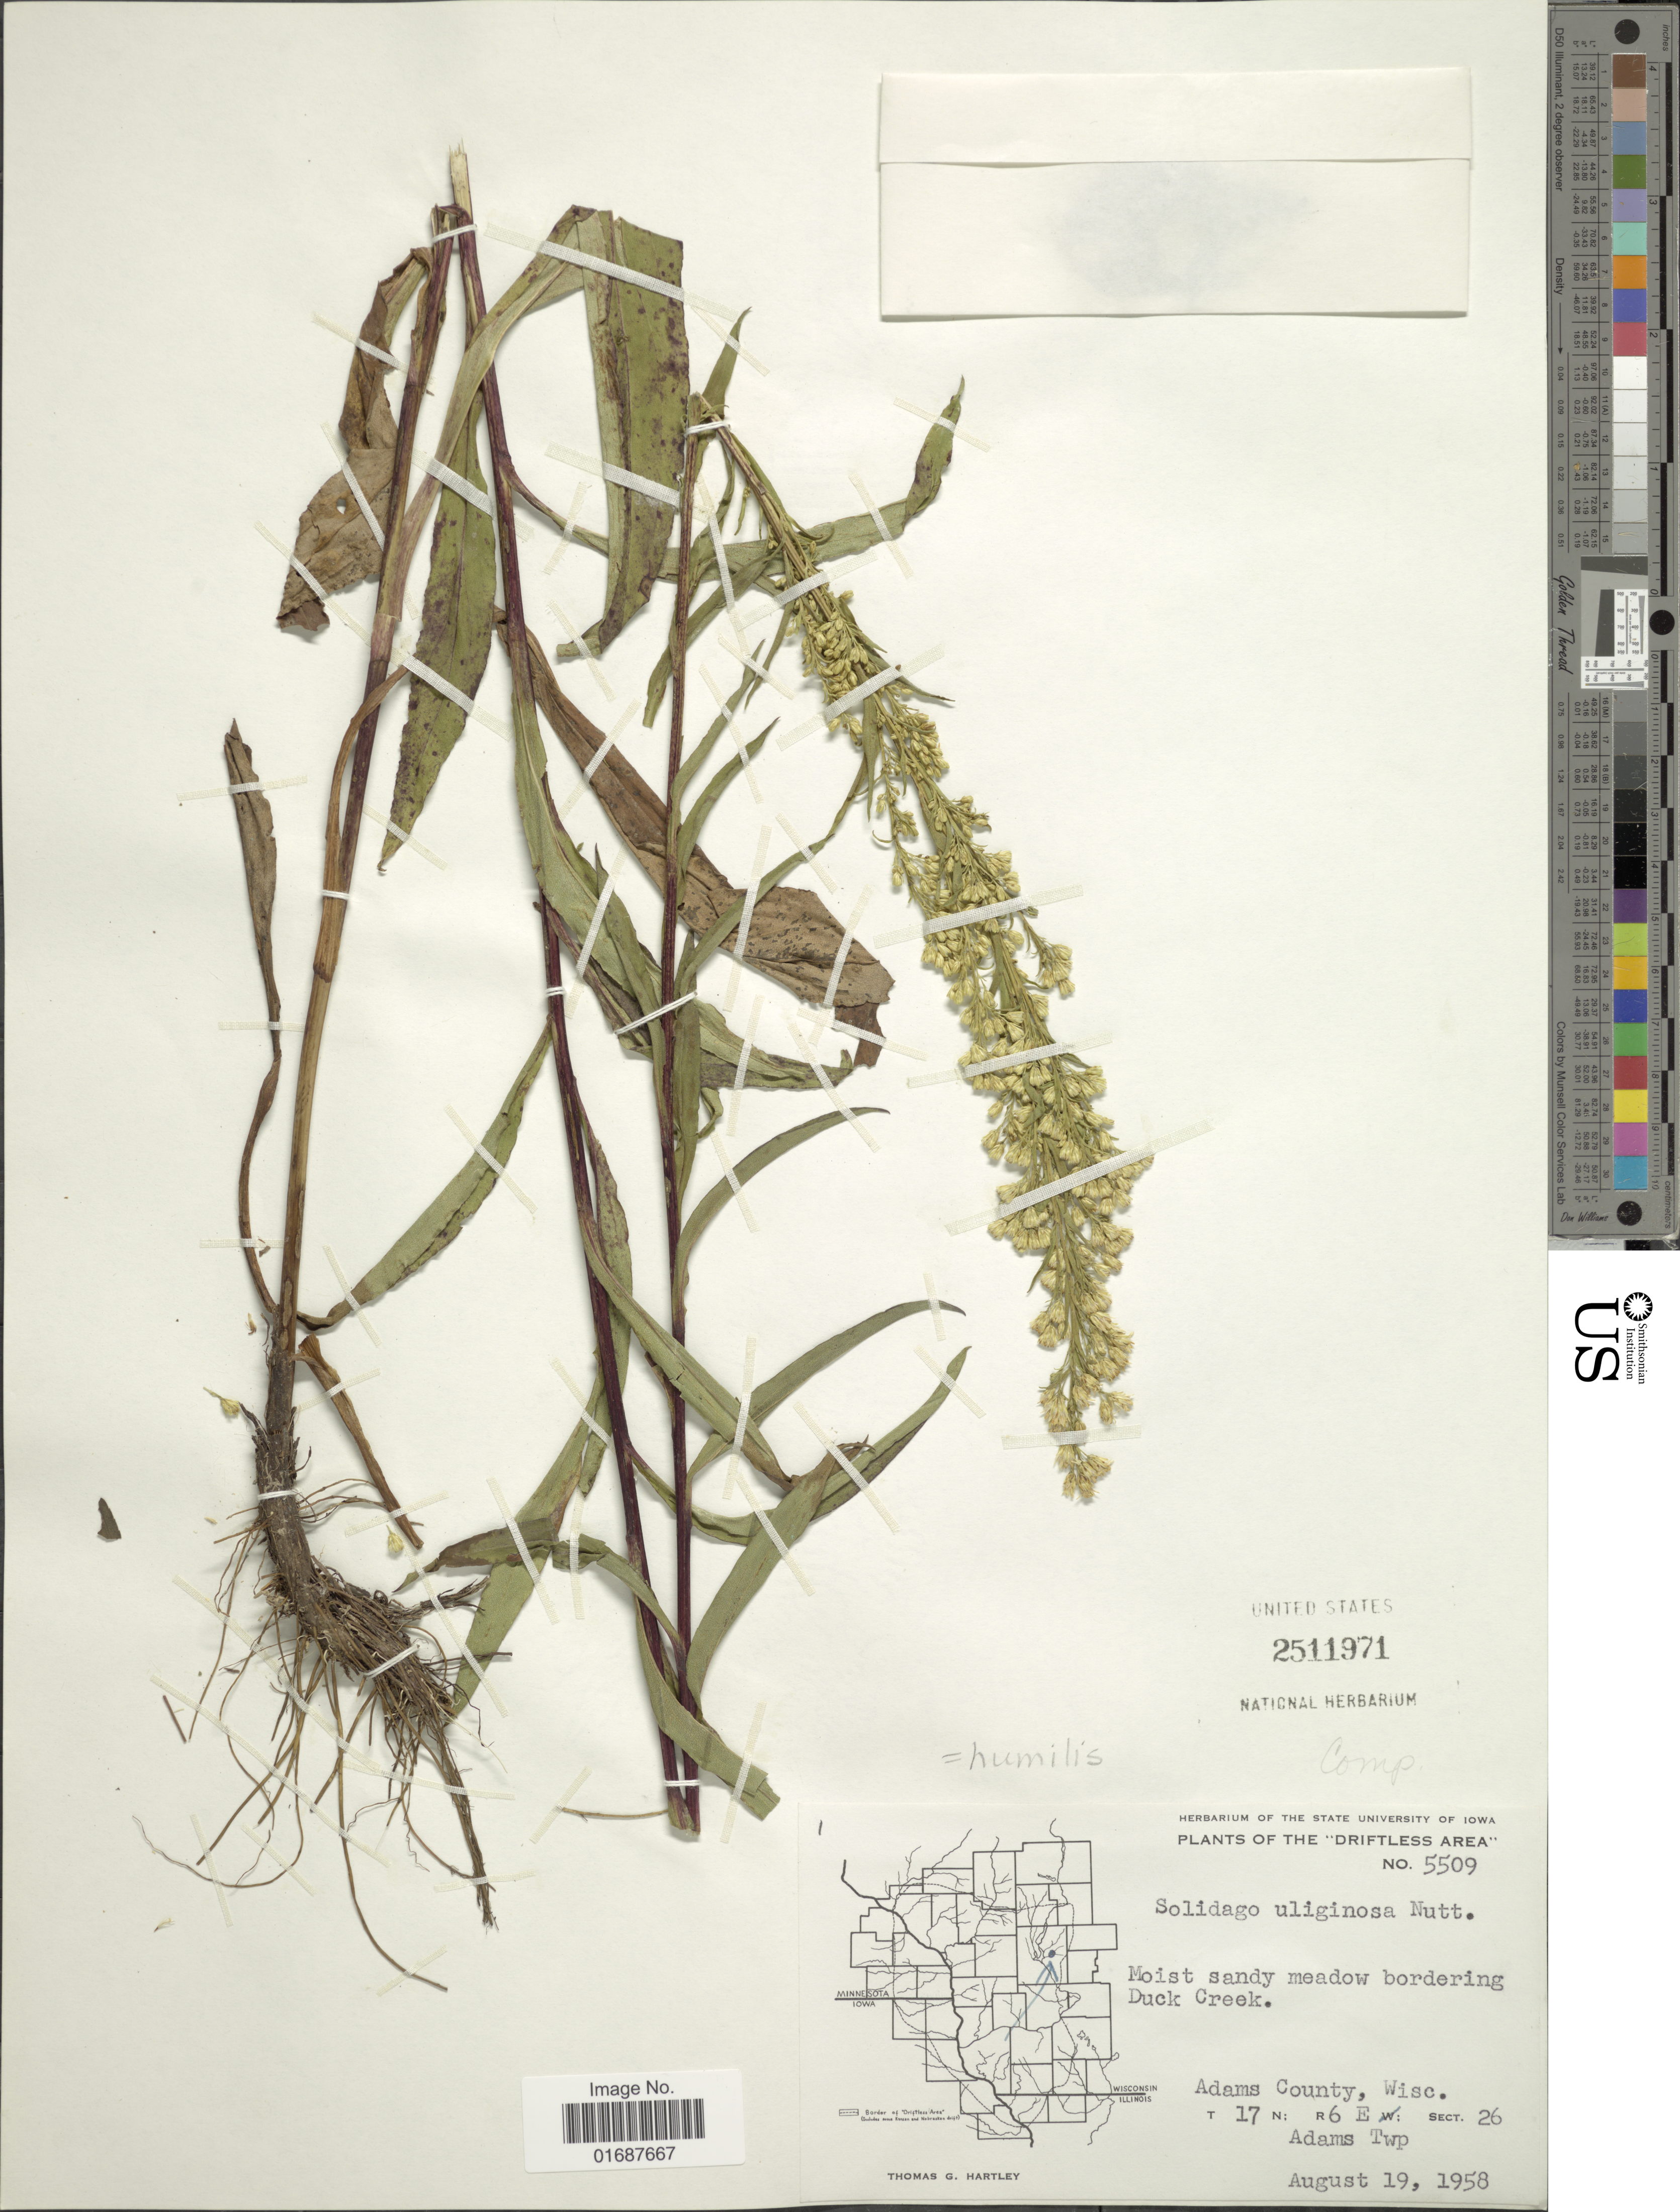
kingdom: Plantae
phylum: Tracheophyta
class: Magnoliopsida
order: Asterales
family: Asteraceae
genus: Solidago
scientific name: Solidago uliginosa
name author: Nutt.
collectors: T. G. Hartley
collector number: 5509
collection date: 1958-08-19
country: United States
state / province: Wisconsin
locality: Driftless Area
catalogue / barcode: US 2511971